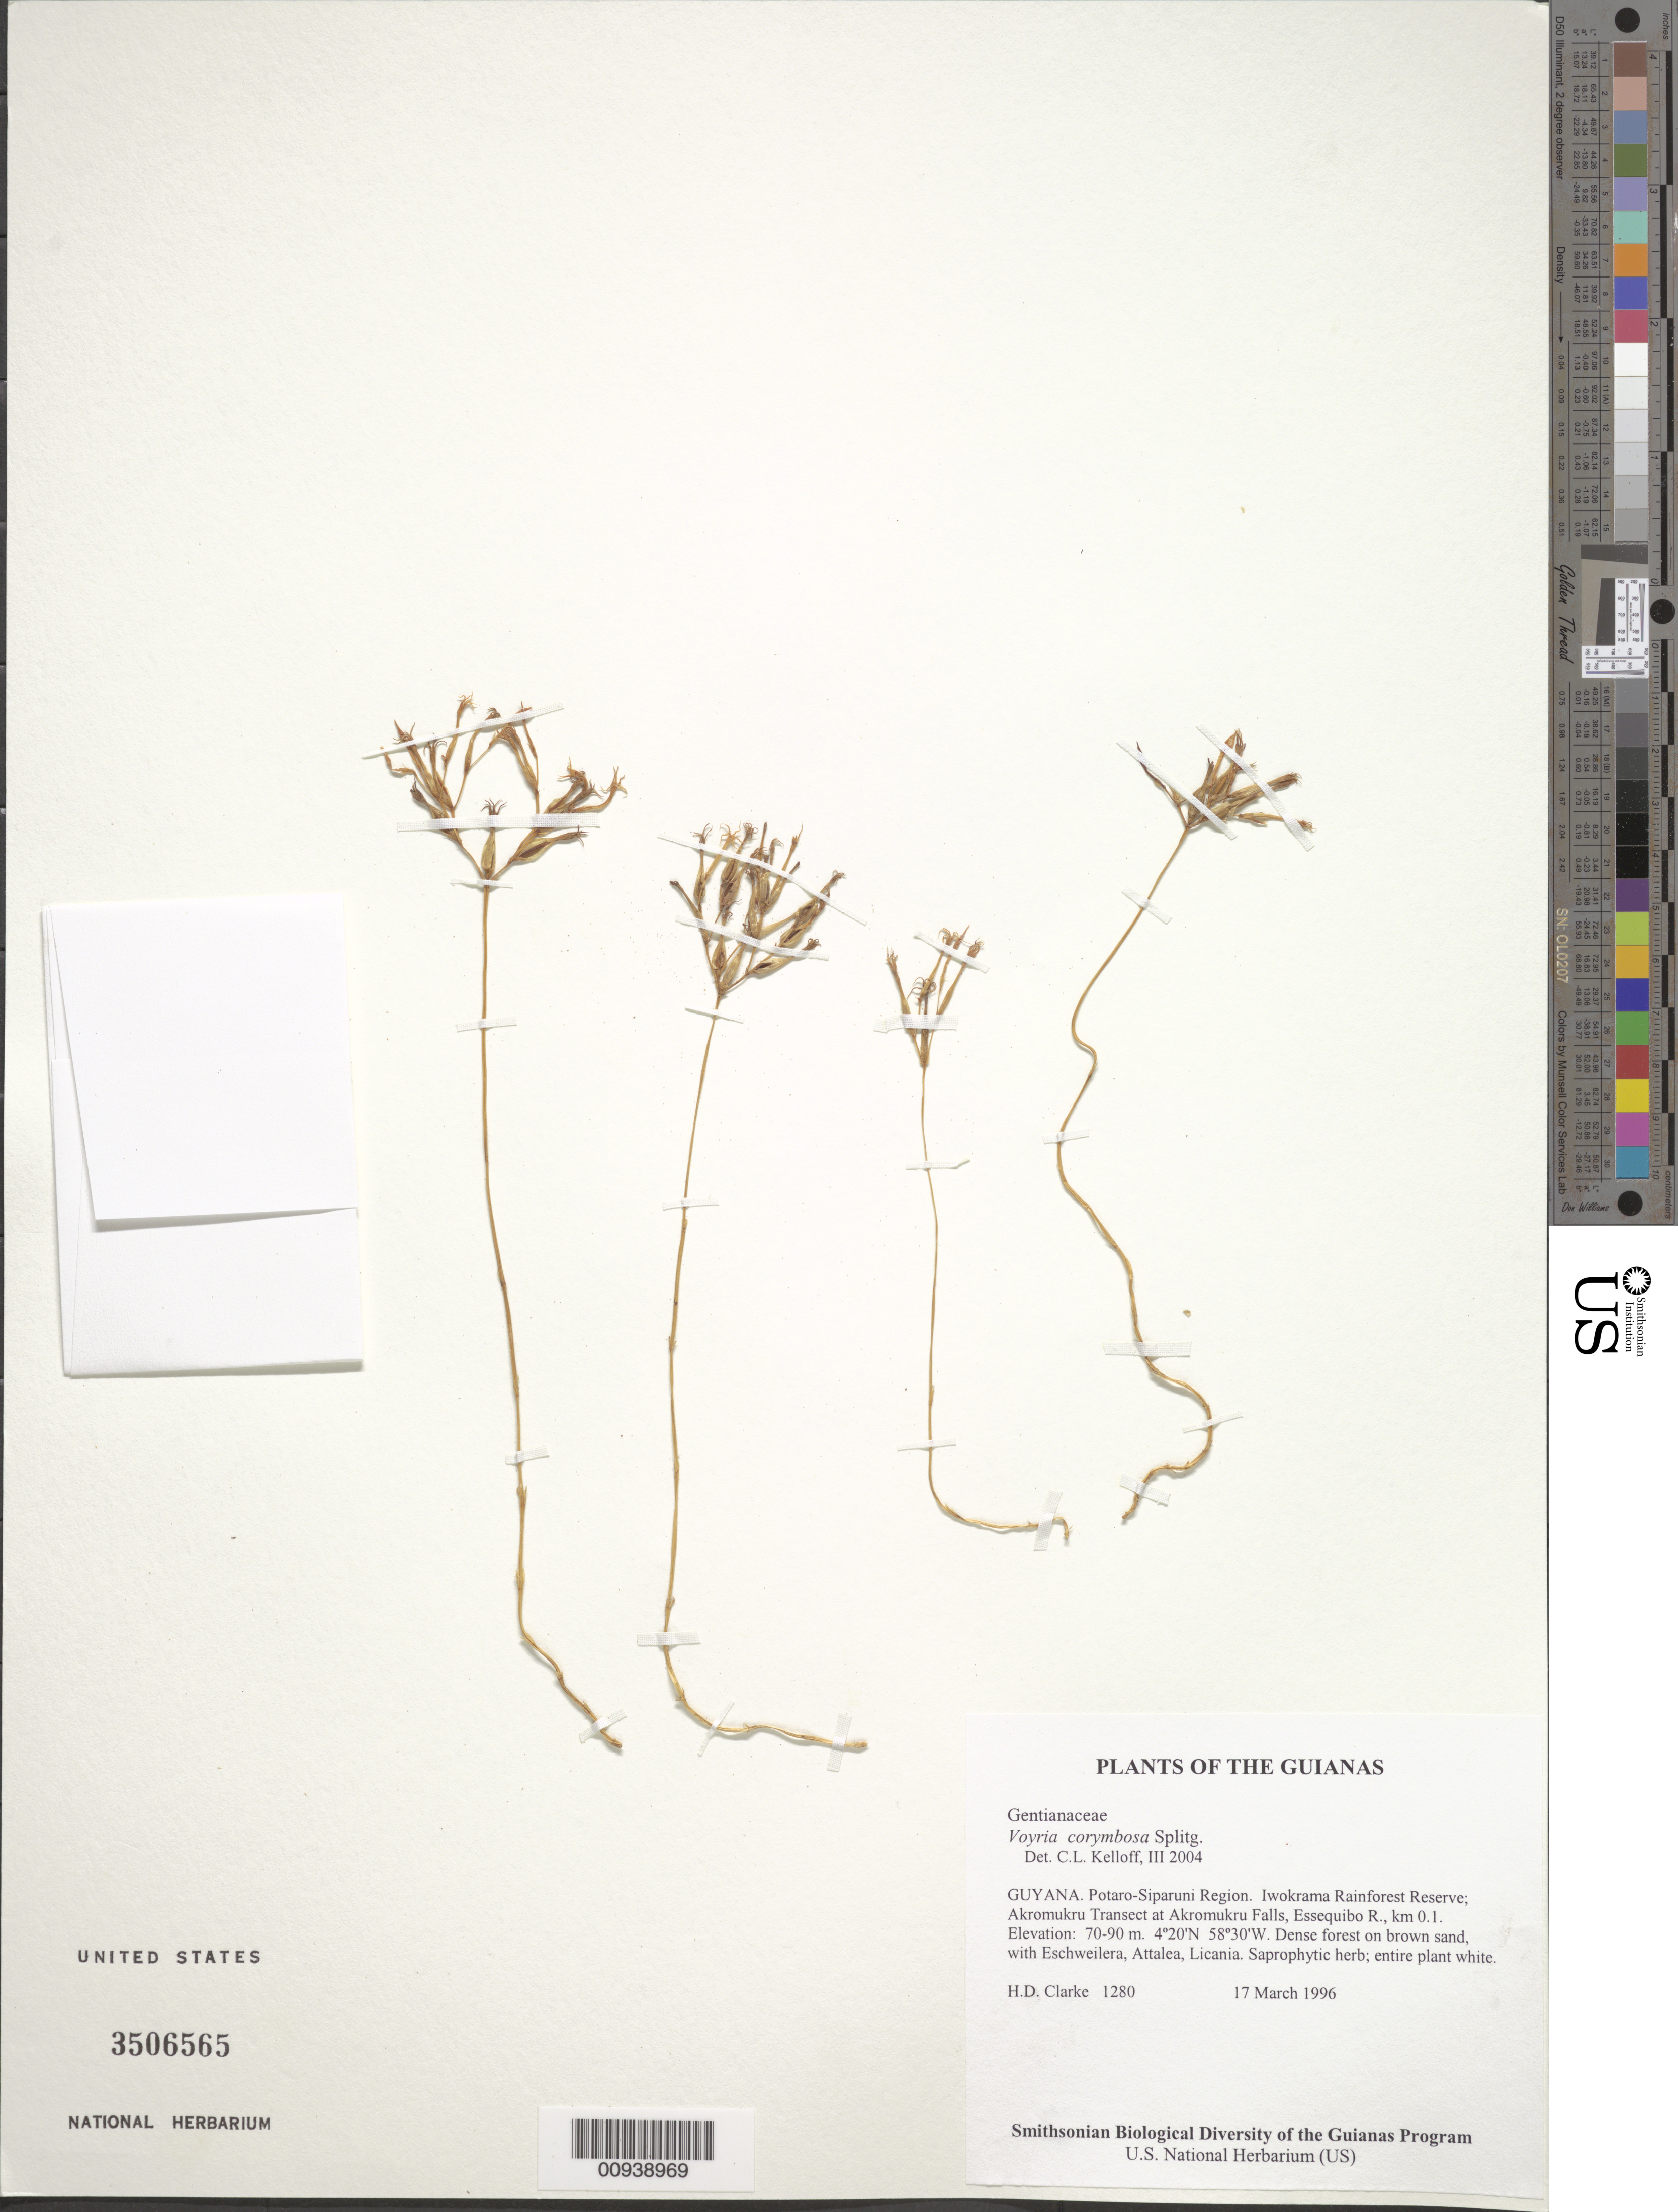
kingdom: Plantae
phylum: Tracheophyta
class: Magnoliopsida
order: Gentianales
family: Gentianaceae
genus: Voyria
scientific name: Voyria corymbosa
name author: Splitg.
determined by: Kelloff, Carol L., (US), Smithsonian Institution - National Museum of Natural History (UNITED STATES)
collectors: H. D. Clarke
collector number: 1280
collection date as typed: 17 March 1996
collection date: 1996-03-17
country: Guyana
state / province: Potaro-Siparuni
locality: Iwokrama Rainforest Reserve; Akromukru Transect at Akromukru Falls, Essequibo R., km 0.1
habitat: Dense forest on brown sand, with Eschweilera, Attalea, Licania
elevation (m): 70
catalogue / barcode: US 3506565